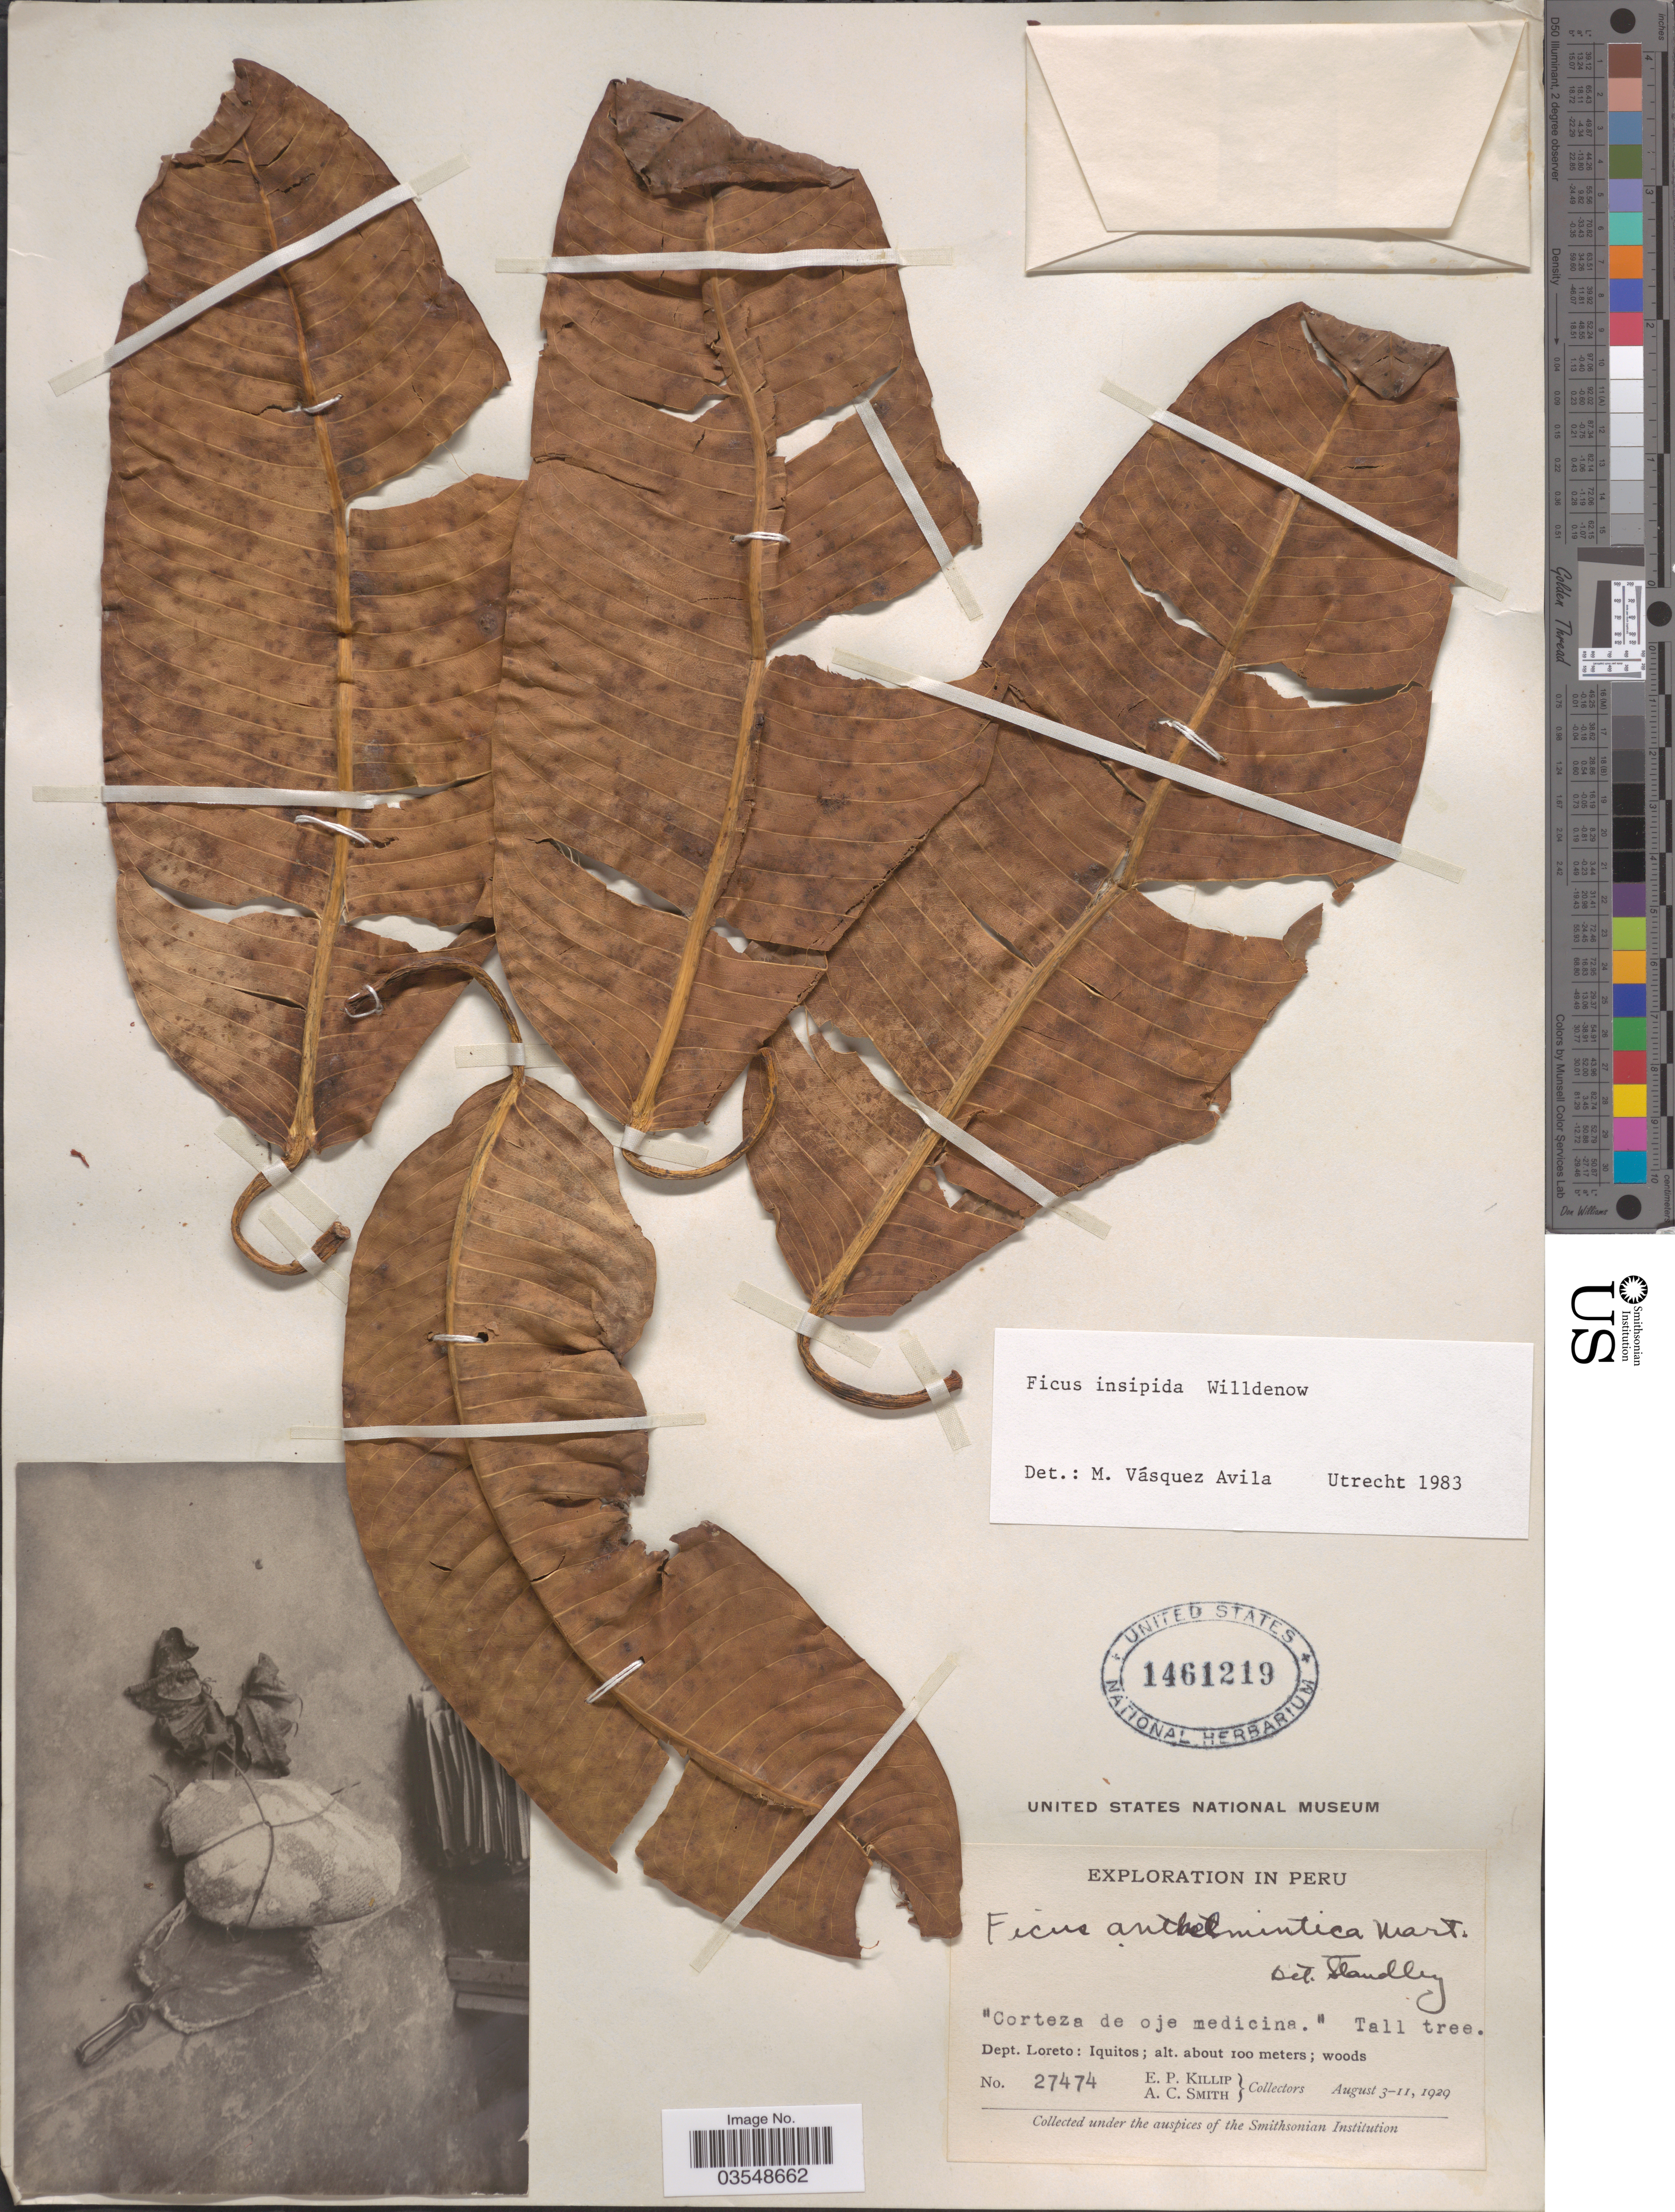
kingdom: Plantae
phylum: Tracheophyta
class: Magnoliopsida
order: Rosales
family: Moraceae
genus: Ficus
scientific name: Ficus insipida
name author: Willd.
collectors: E. P. Killip & A. C. Smith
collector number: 27474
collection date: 1929-08-03/1929-08-11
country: Peru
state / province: Loreto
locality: Dept. Loreto: Iquitos.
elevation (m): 100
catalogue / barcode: US 1461219